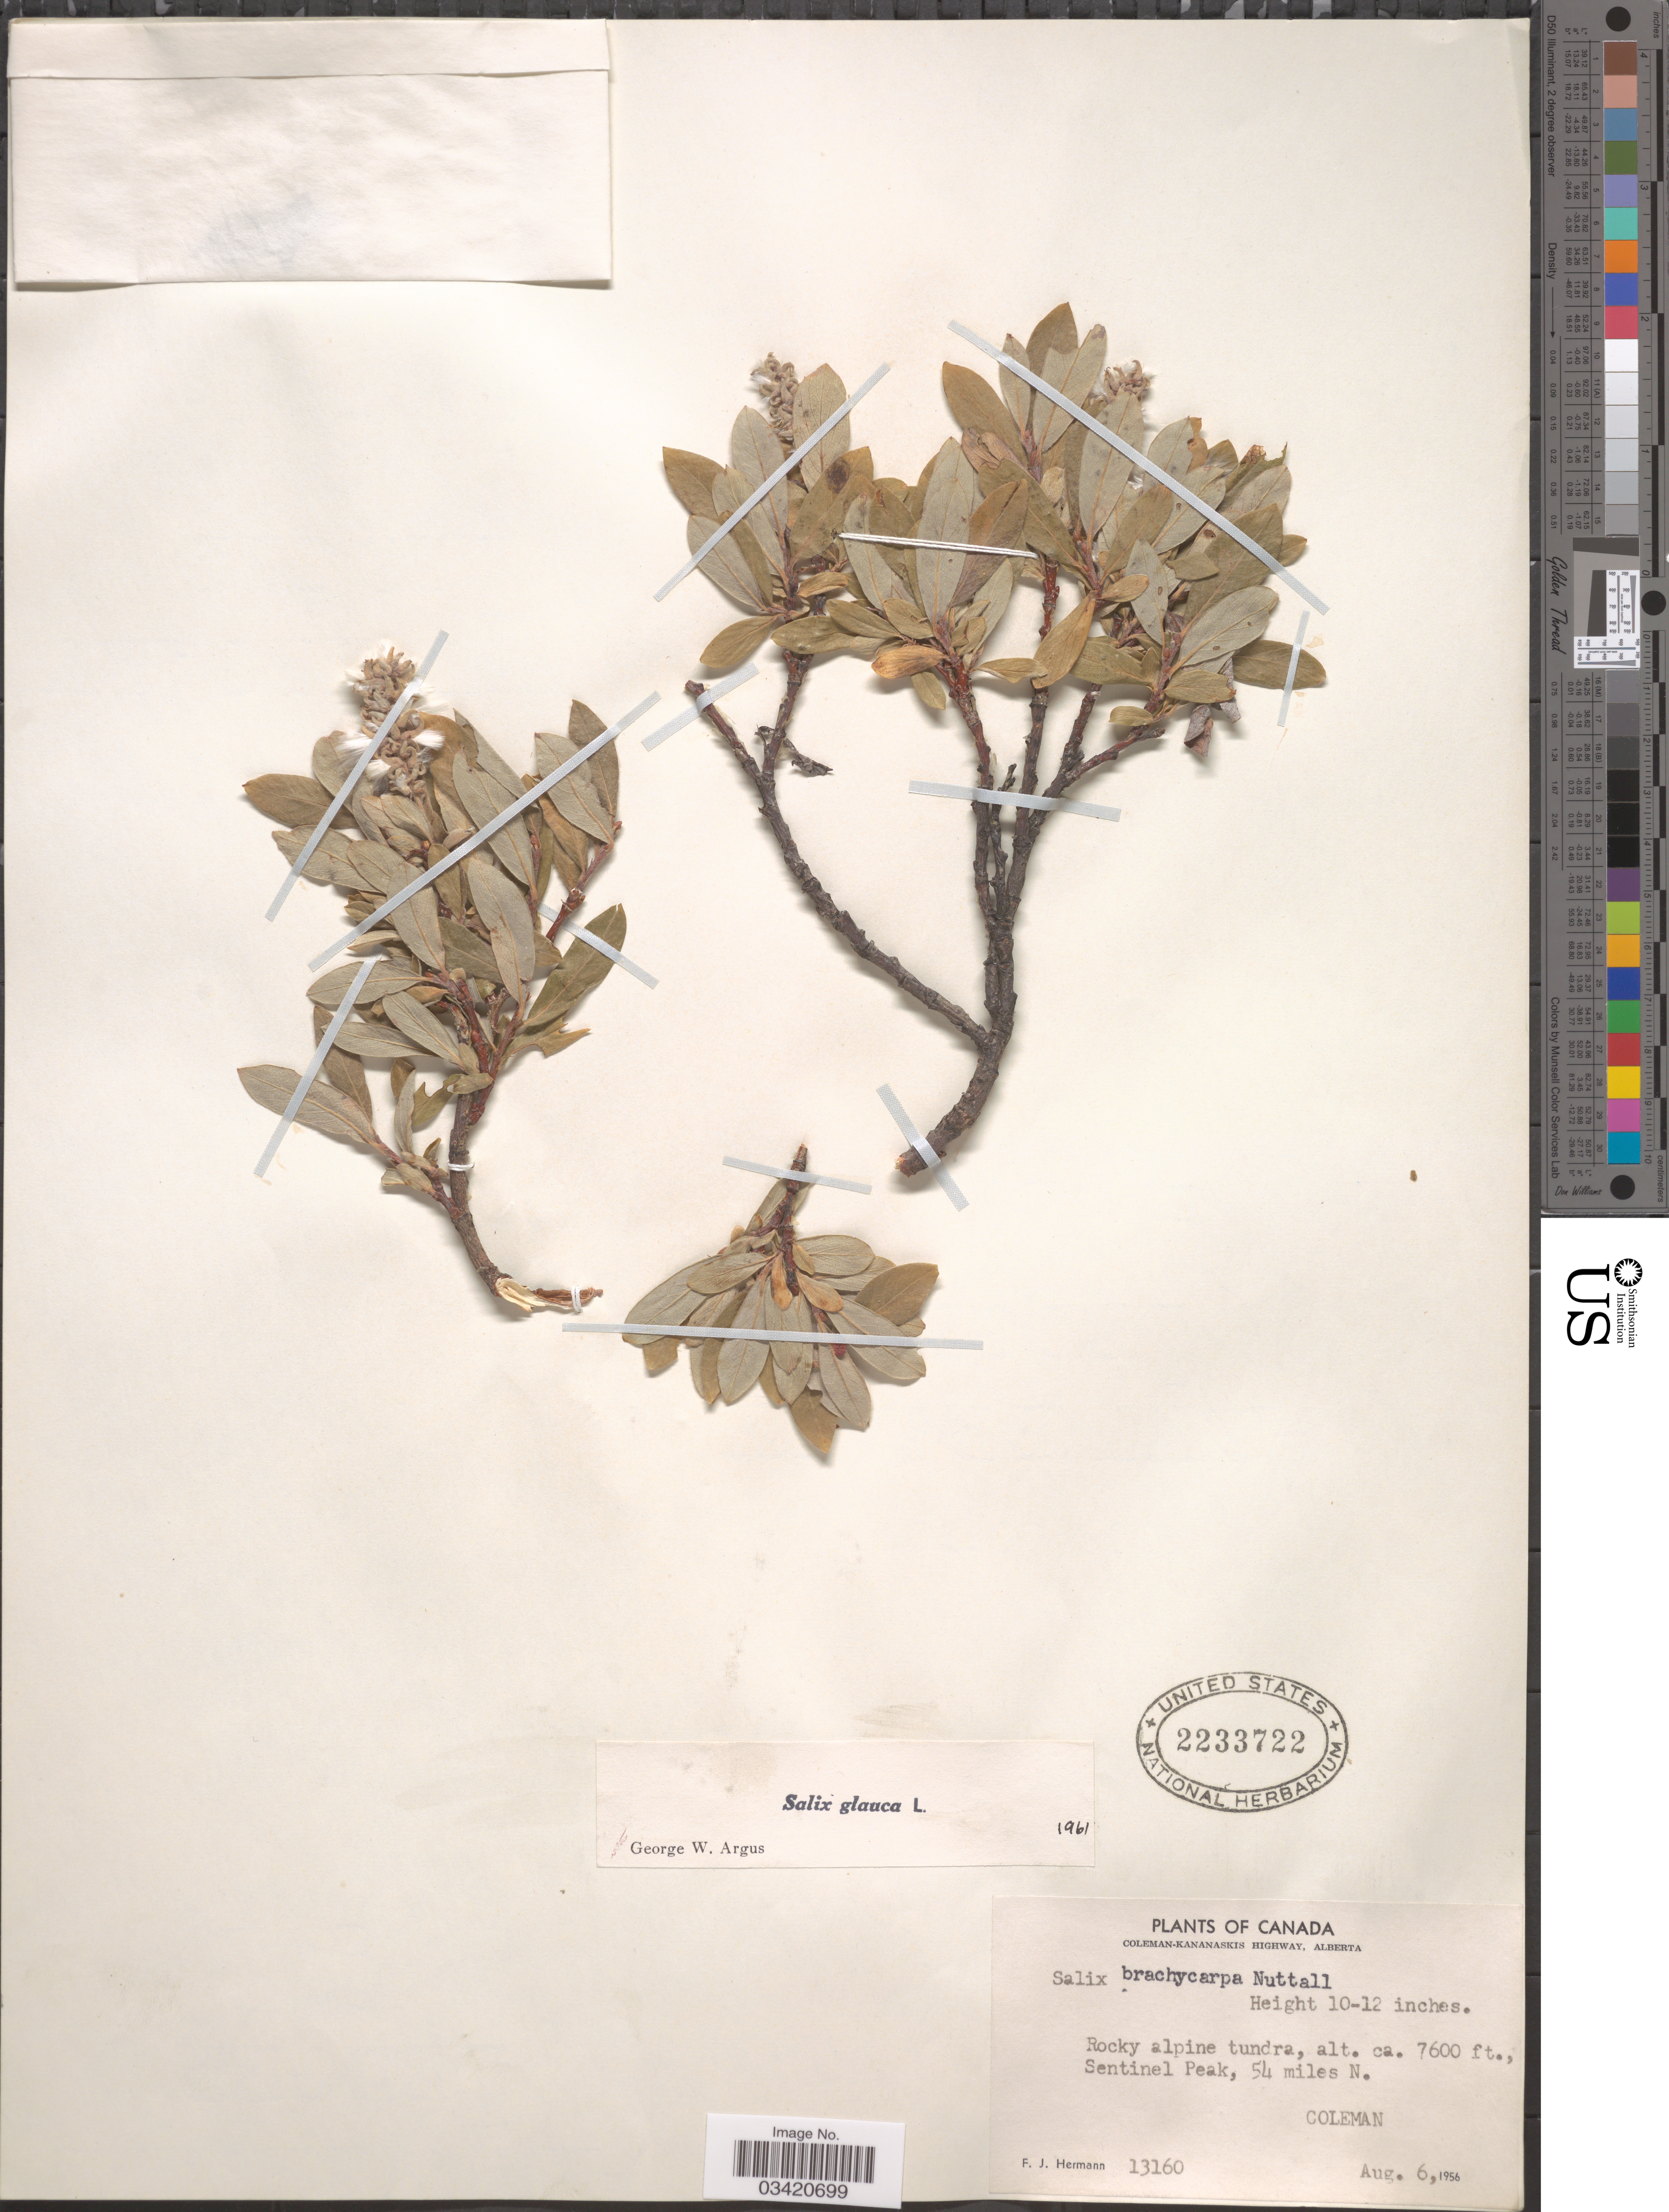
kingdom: Plantae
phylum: Tracheophyta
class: Magnoliopsida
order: Malpighiales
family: Salicaceae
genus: Salix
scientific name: Salix glauca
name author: L.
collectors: F. J. Hermann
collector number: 13160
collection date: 1956-08-06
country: Canada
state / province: Alberta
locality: Coleman-Kananaskis Highway. Rocky alpine tundra. Sentinel Peak, 54 miles N. Coleman.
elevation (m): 2316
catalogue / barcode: US 2233722